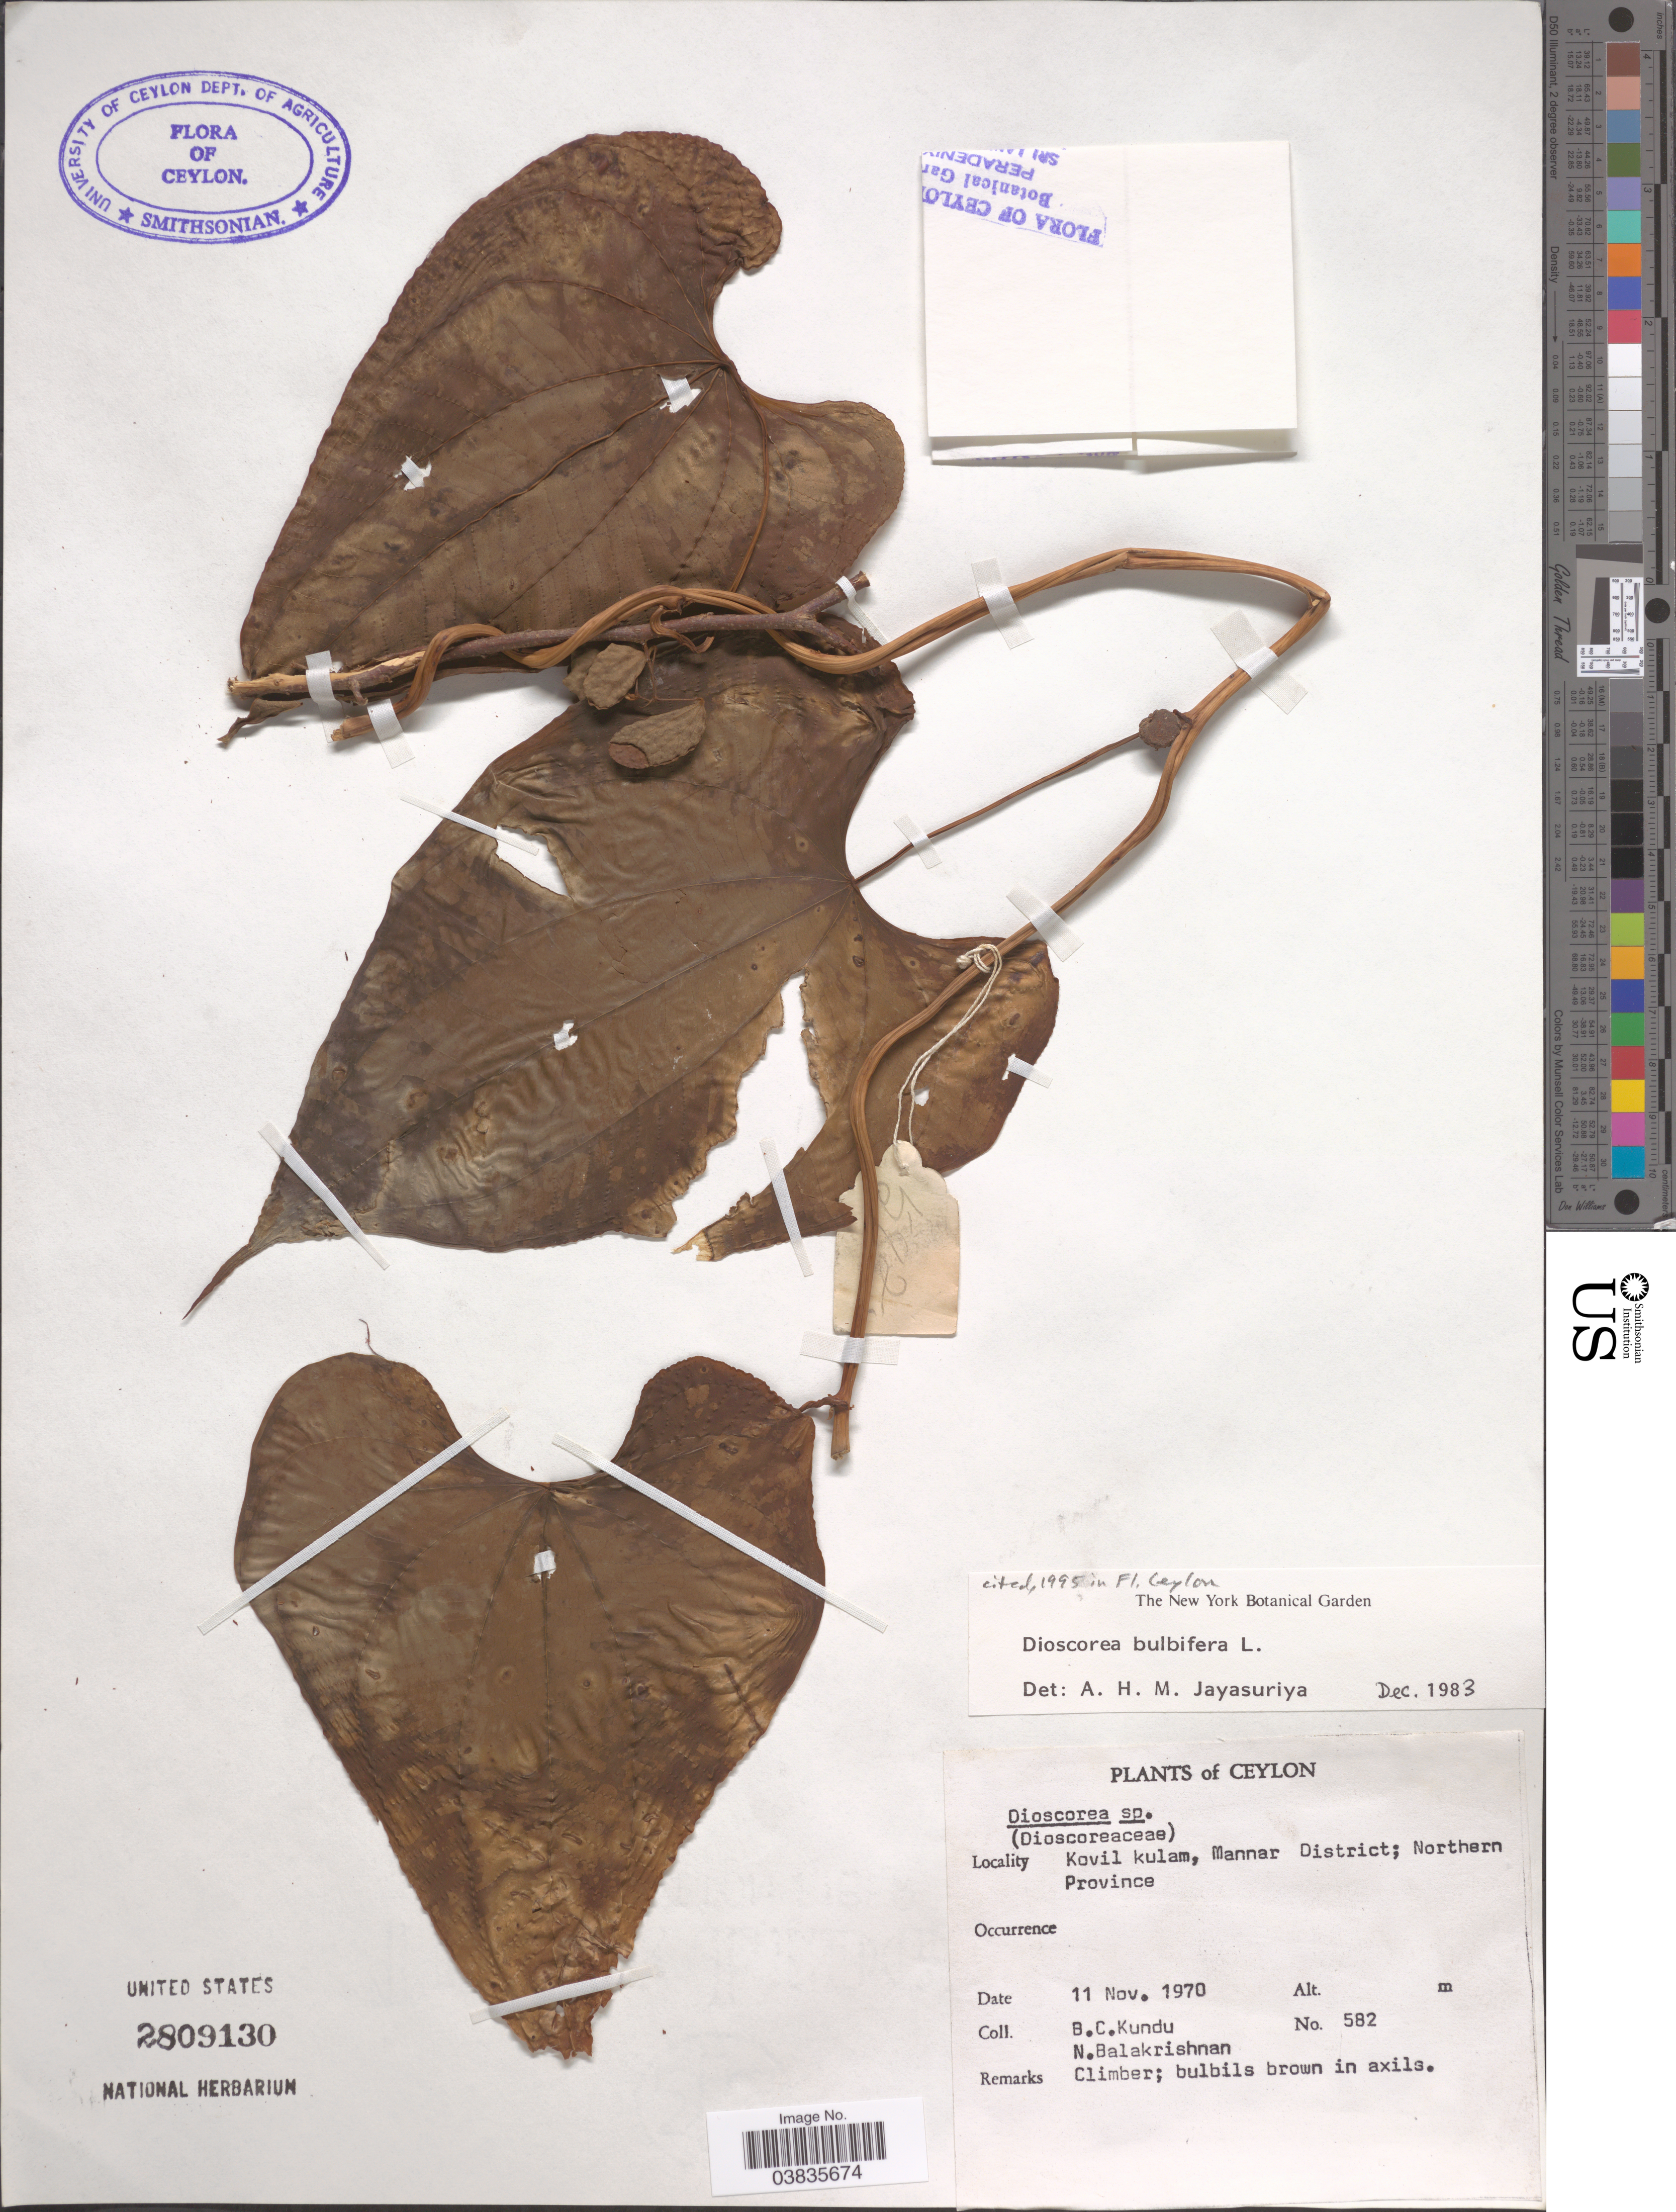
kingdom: Plantae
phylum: Tracheophyta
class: Liliopsida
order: Dioscoreales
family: Dioscoreaceae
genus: Dioscorea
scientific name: Dioscorea bulbifera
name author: L.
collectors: B. C. Kundu & N. Balakrishnan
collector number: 582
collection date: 1970-11-11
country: Sri Lanka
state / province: Northern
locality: Ceylon. Kovil kulam, Mannar District; Northern Province.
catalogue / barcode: US 2809130